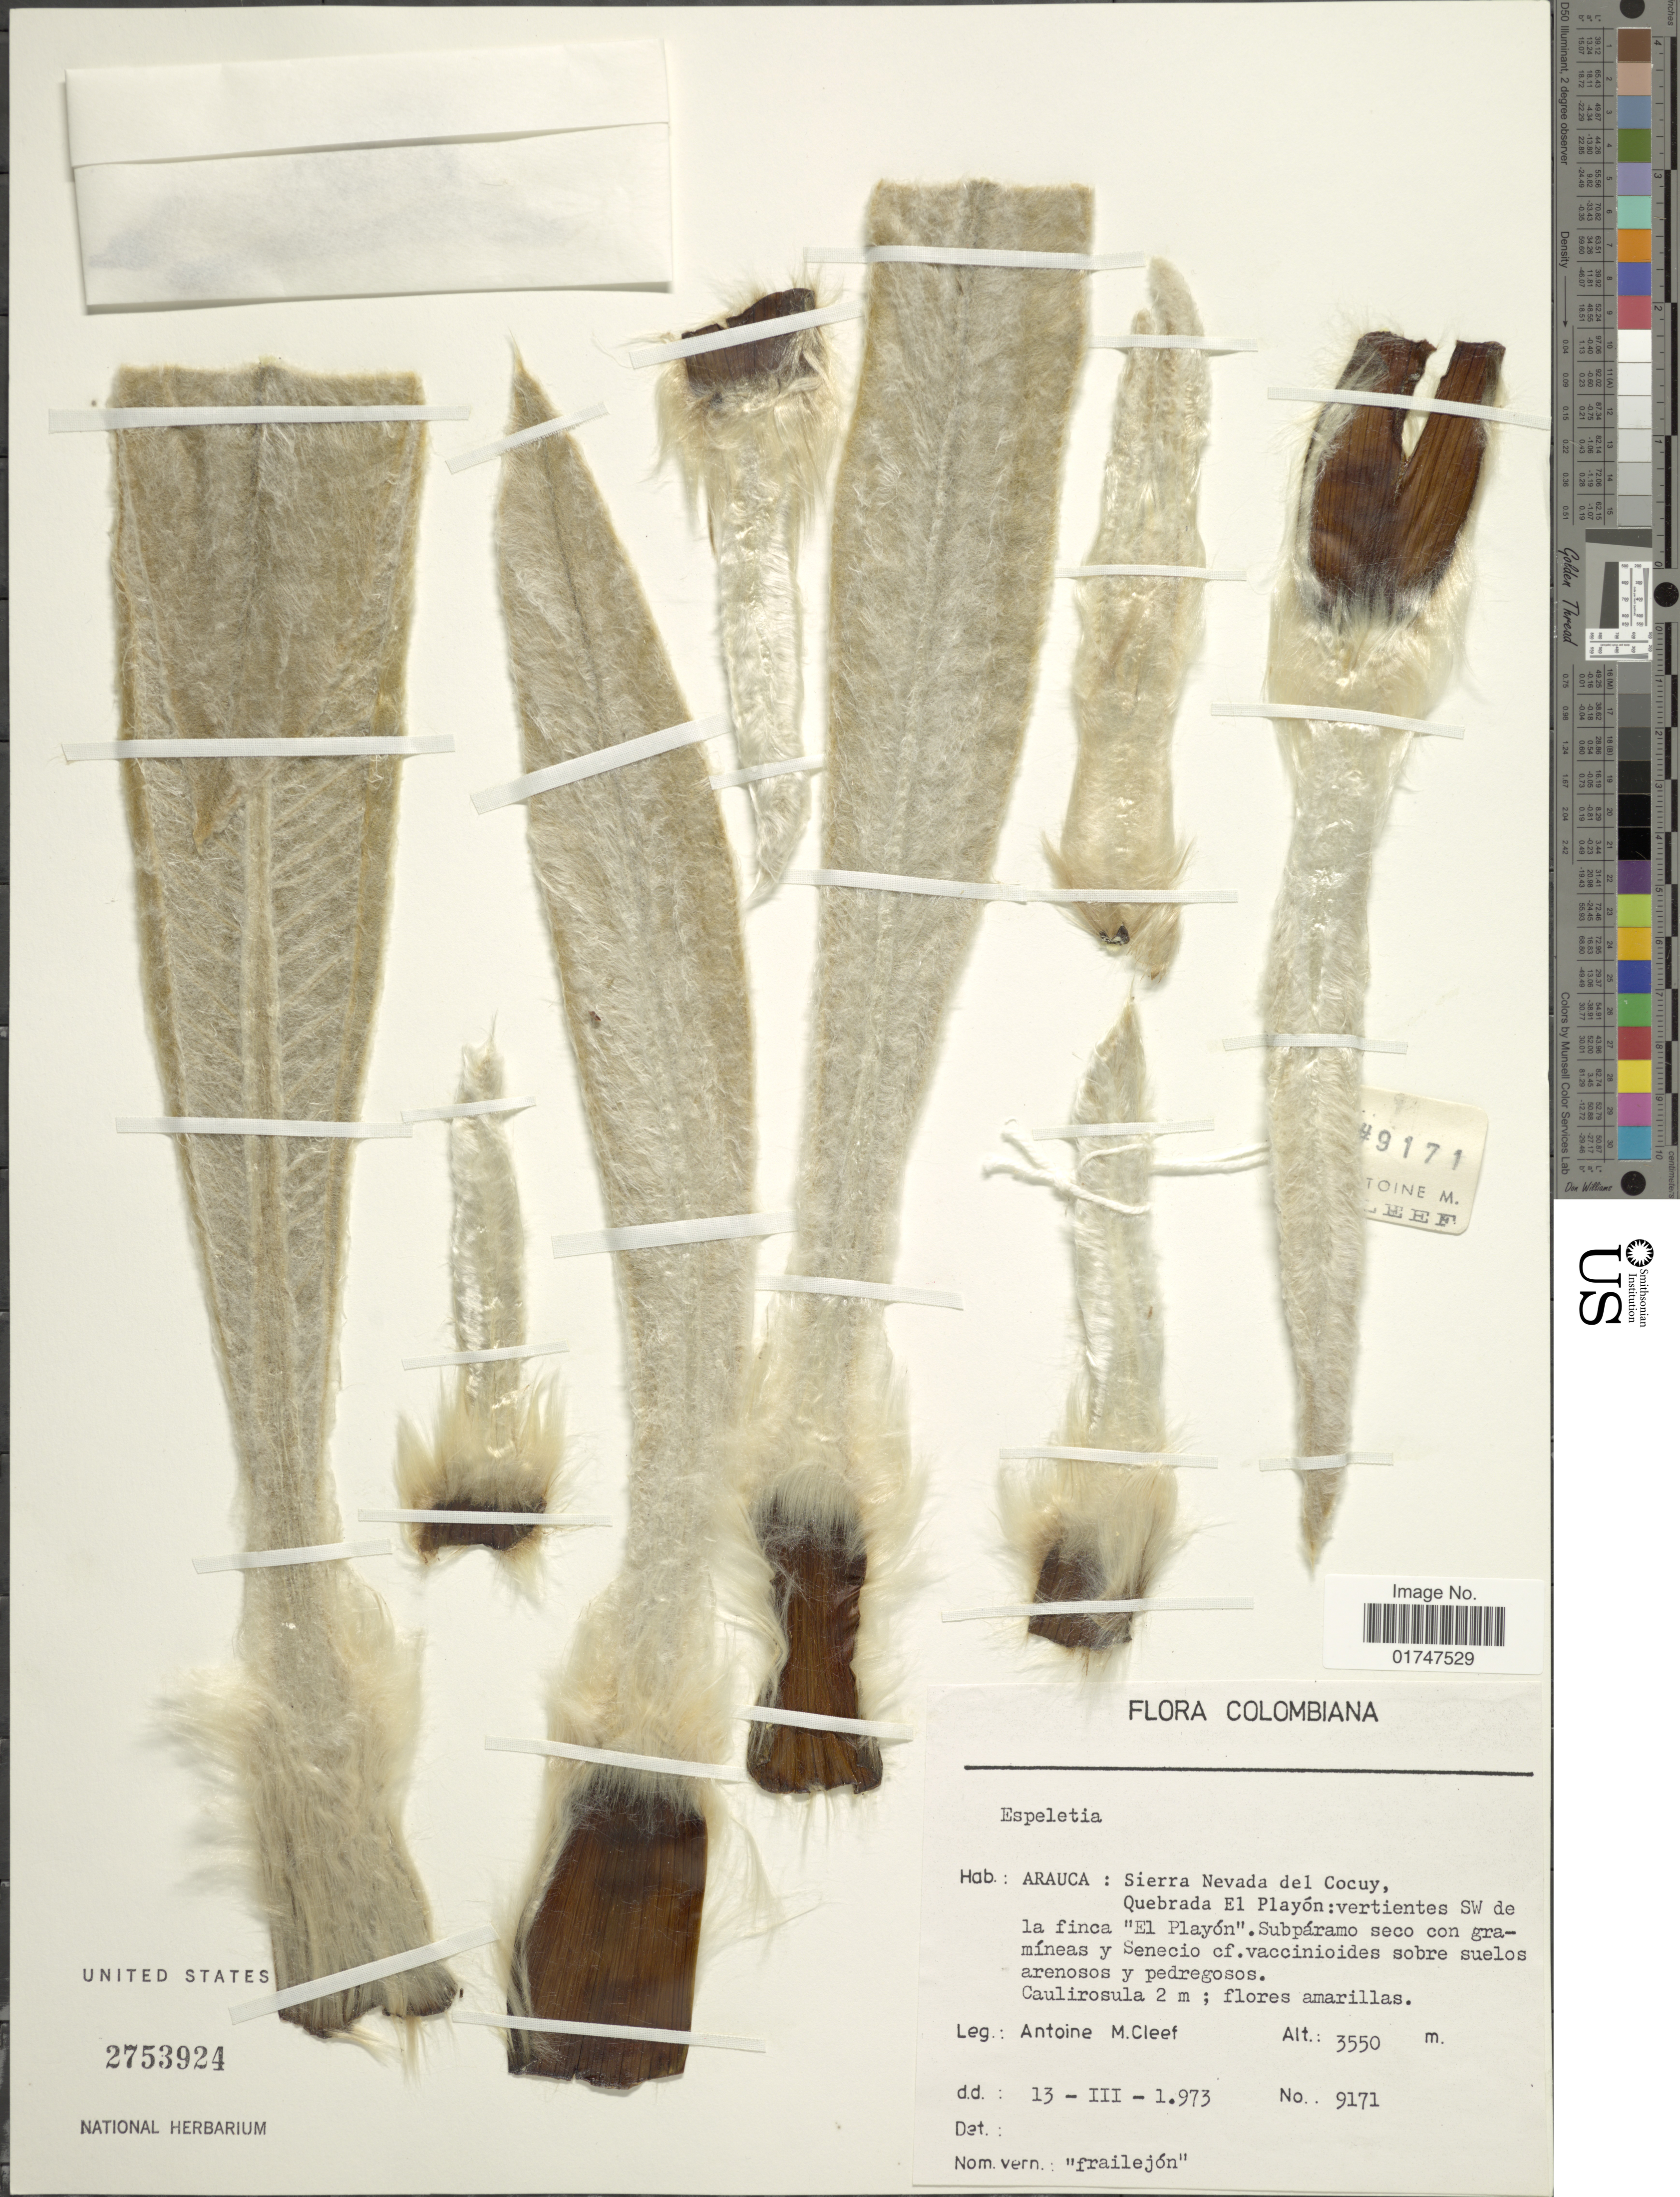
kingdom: Plantae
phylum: Tracheophyta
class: Magnoliopsida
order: Asterales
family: Asteraceae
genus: Espeletia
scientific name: Espeletia curialensis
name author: Cuatrec.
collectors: A. M. Cleef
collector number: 9171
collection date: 1973-03-13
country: Colombia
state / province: Arauca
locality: Sierra Nevada del Cocuy, Quebrada El Playón;vertientes SW de la finca "El Playón".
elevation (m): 3550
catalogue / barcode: US 2753924